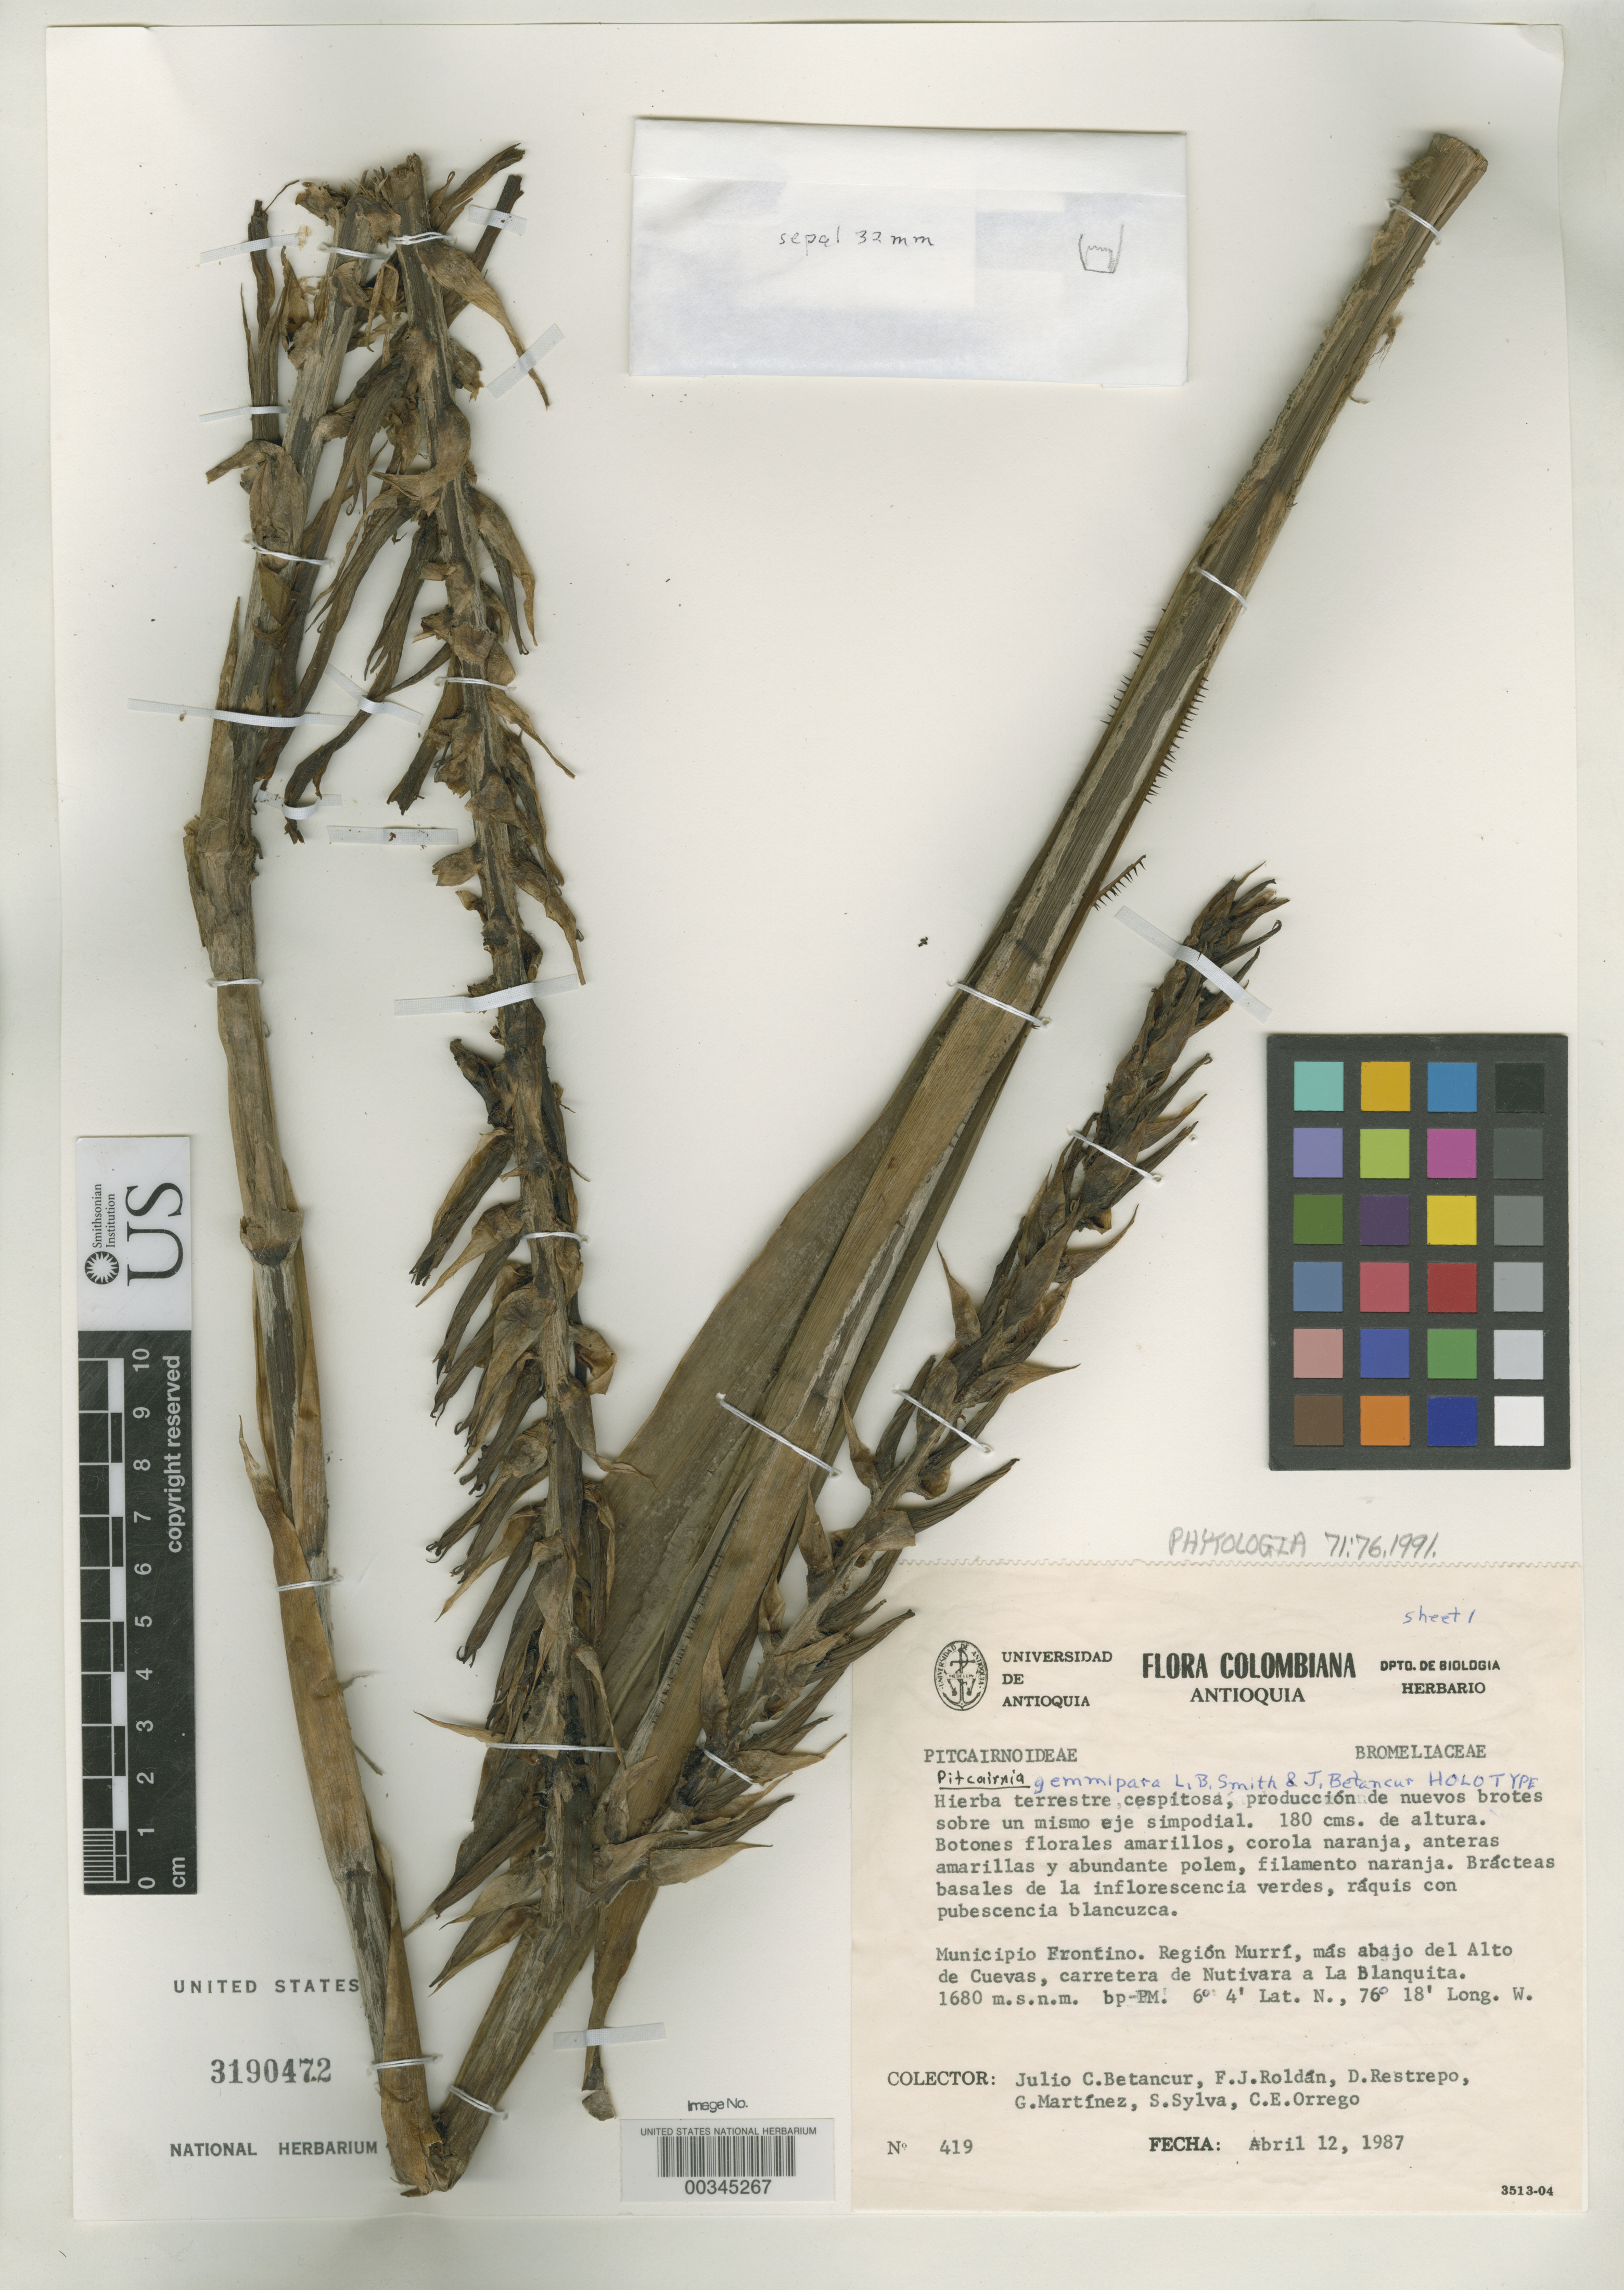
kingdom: Plantae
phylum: Tracheophyta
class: Liliopsida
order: Poales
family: Bromeliaceae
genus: Pitcairnia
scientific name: Pitcairnia gemmipara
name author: L.B. Sm. & Betancur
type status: Holotype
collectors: J. C. Betancur, F. J. Roldán, D. Grajales, G. Martínez, S. Sylva & C. Orrego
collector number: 419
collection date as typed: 12 Apr 1987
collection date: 1987-04-12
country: Colombia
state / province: Antioquia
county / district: Frontino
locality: Murri region, further below Alto de Cuevas, road from Nutivara to La Blanquita.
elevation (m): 1680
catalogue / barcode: US 3190472